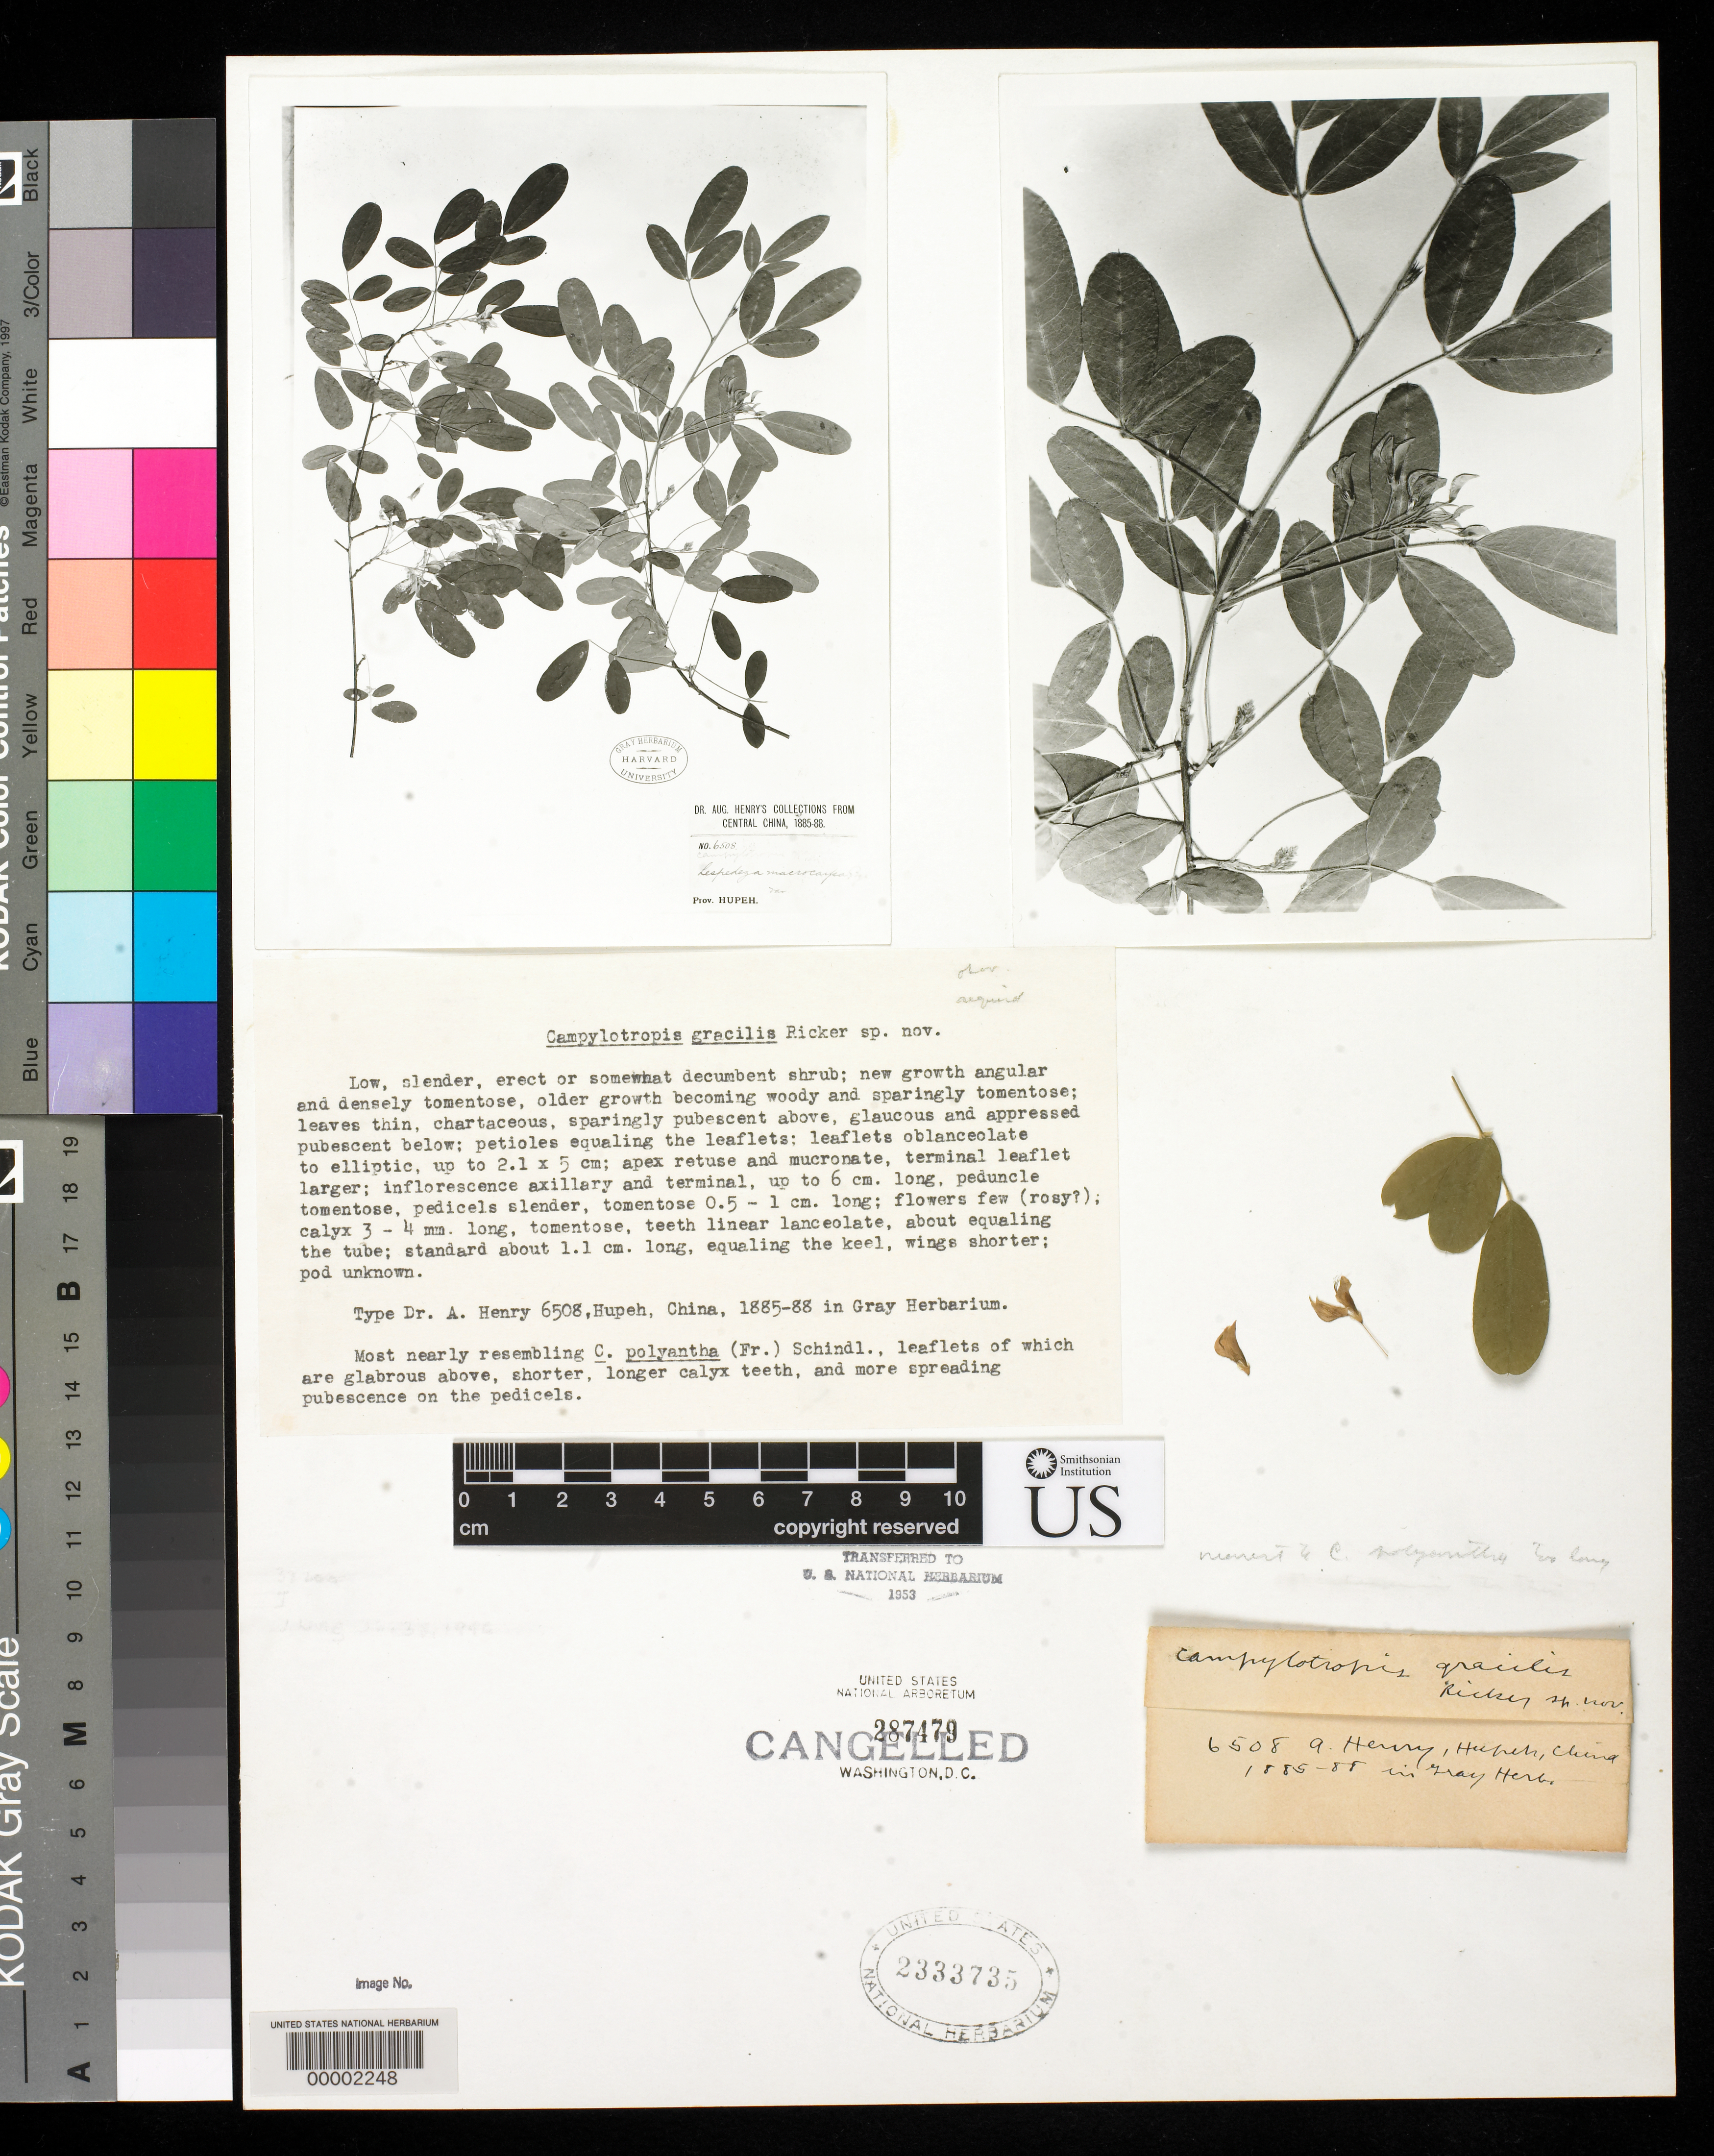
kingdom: Plantae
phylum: Tracheophyta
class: Magnoliopsida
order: Fabales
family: Fabaceae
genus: Campylotropis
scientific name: Campylotropis gracilis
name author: Ricker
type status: Isotype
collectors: A. Henry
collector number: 6508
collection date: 1885/1888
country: China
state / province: Hubei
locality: Central China. Prov. Hupeh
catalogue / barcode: US 2333735